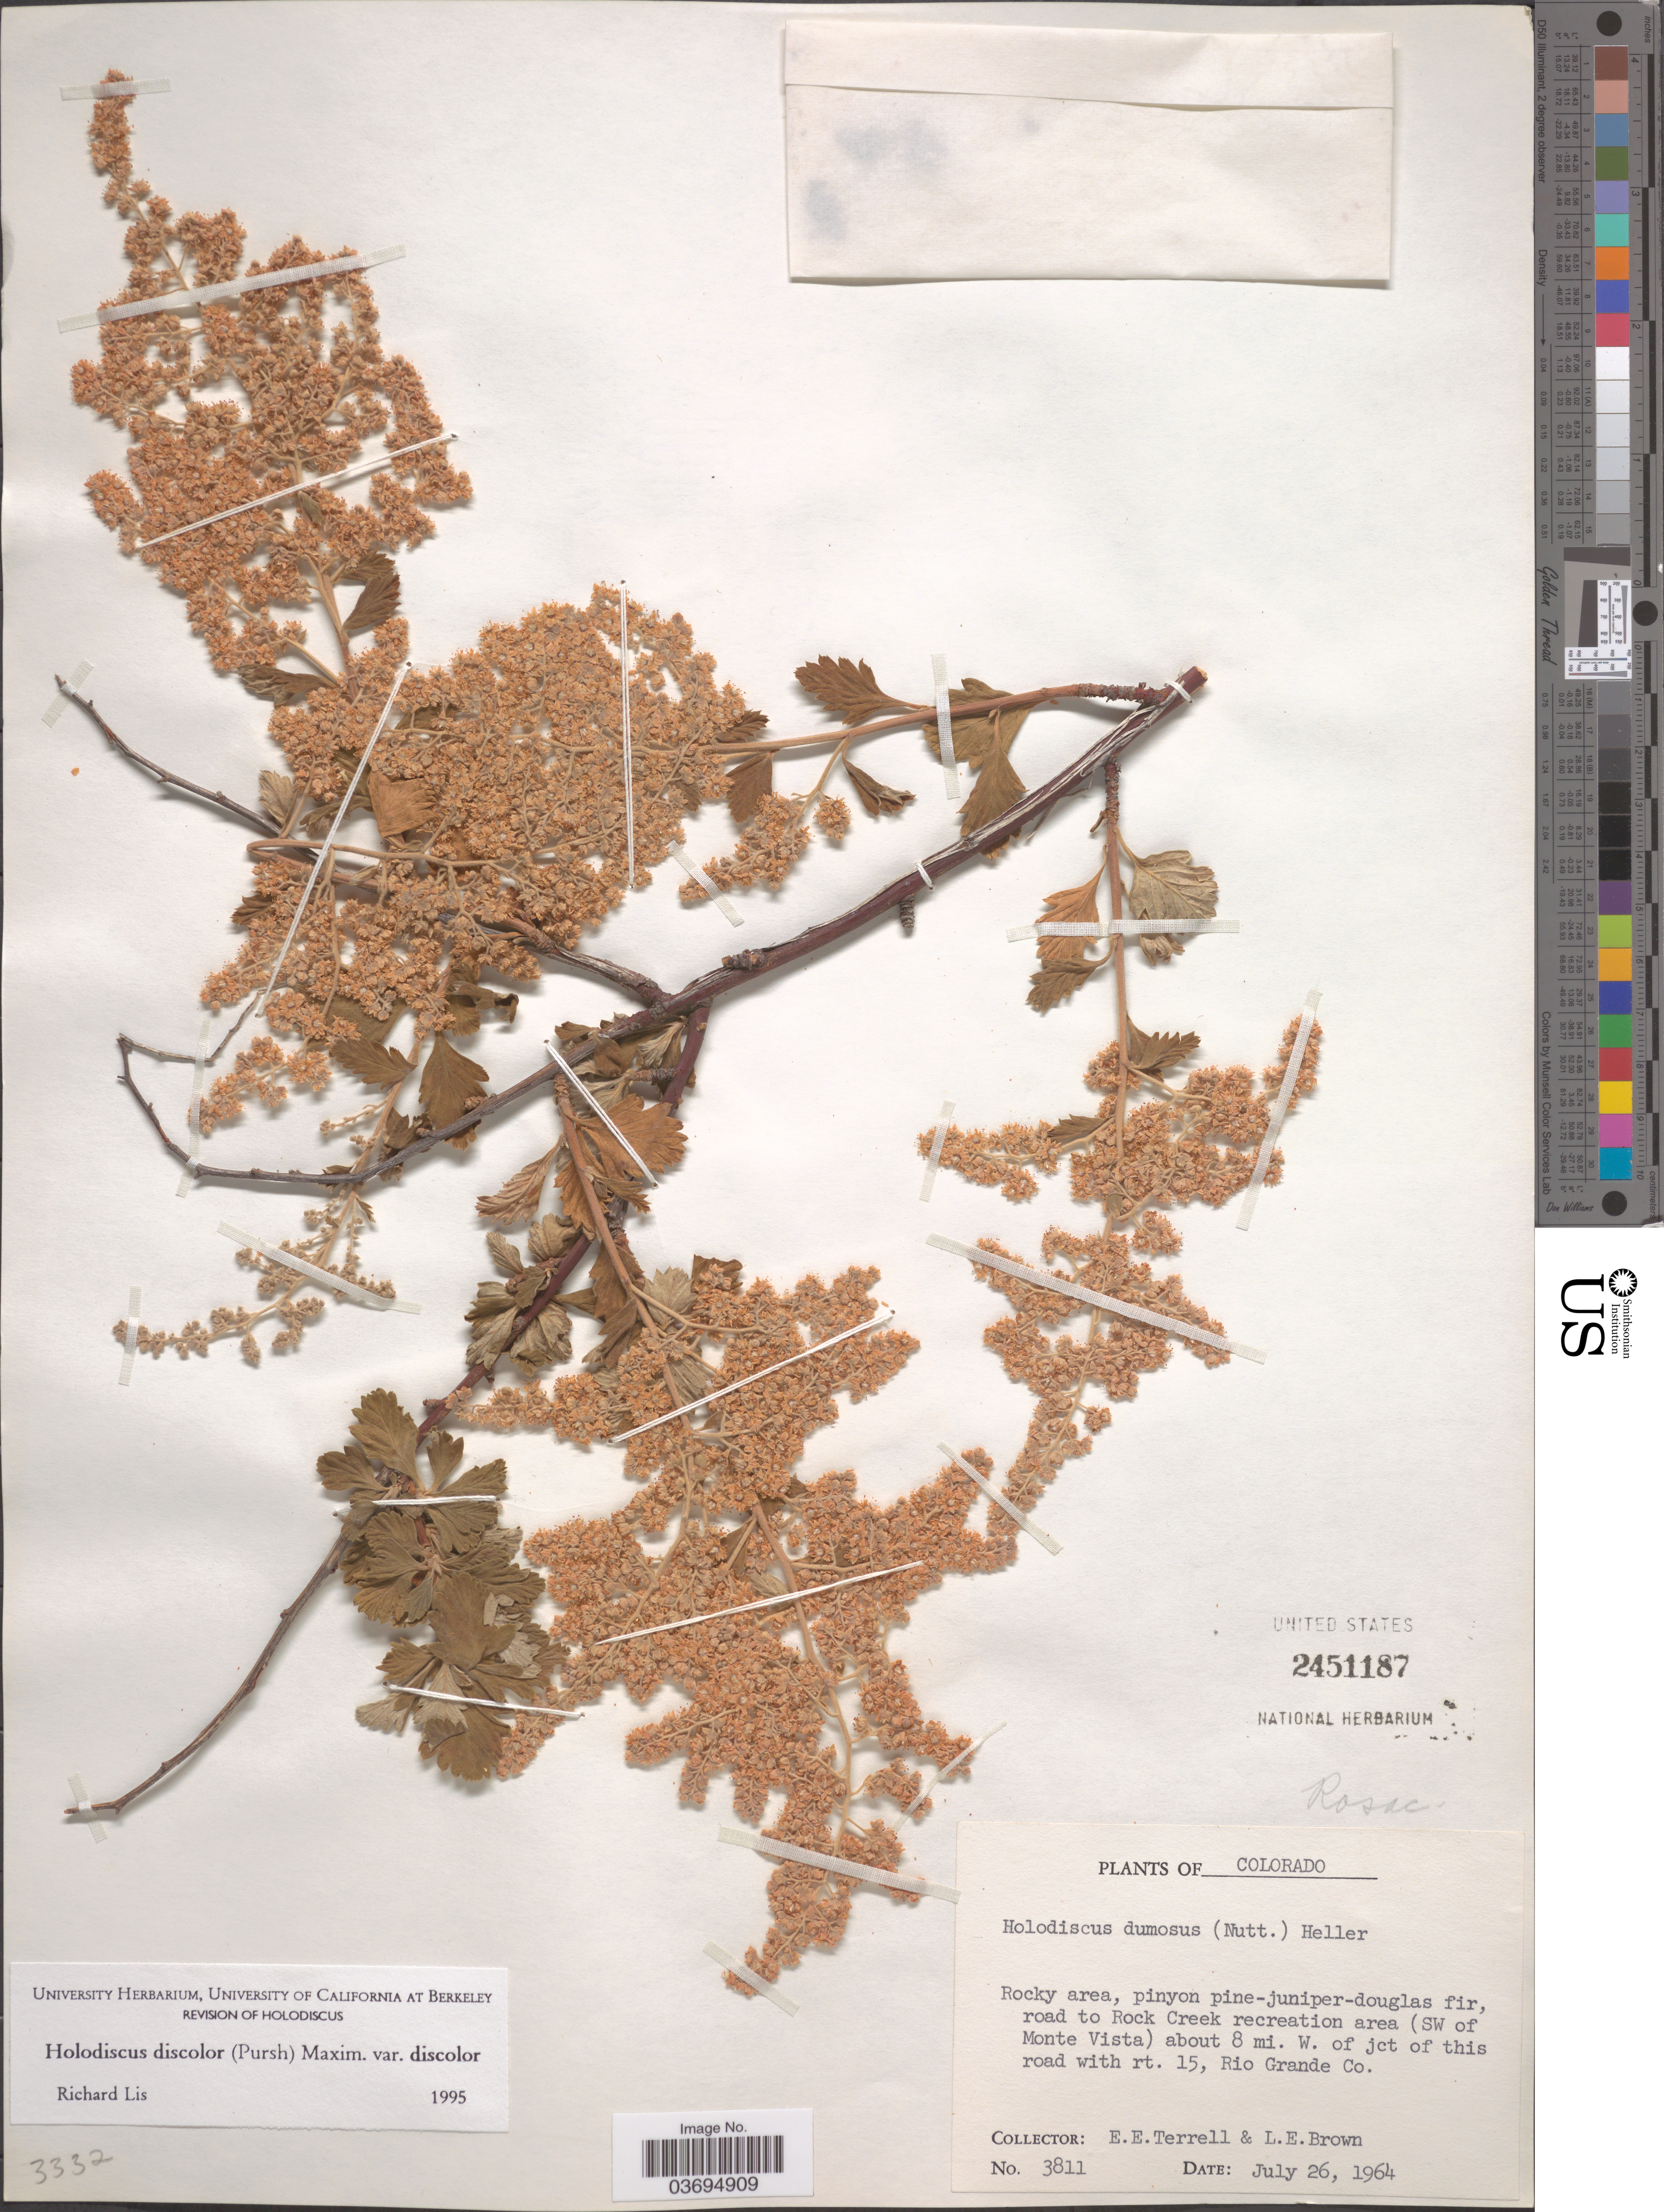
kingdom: Plantae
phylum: Tracheophyta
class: Magnoliopsida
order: Rosales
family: Rosaceae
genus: Holodiscus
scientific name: Holodiscus discolor var. discolor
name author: (Pursh) Maxim.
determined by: Lis, R.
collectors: E. E. Terrell & L. E. Brown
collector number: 3811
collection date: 1964-07-26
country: United States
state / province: Colorado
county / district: Rio Grande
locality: Road to Rock Creek recreation area (SW of Monte Vista) about 8 mi. W. of jct of this road with rt. 15, Rio Grande Co.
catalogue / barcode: US 2451187